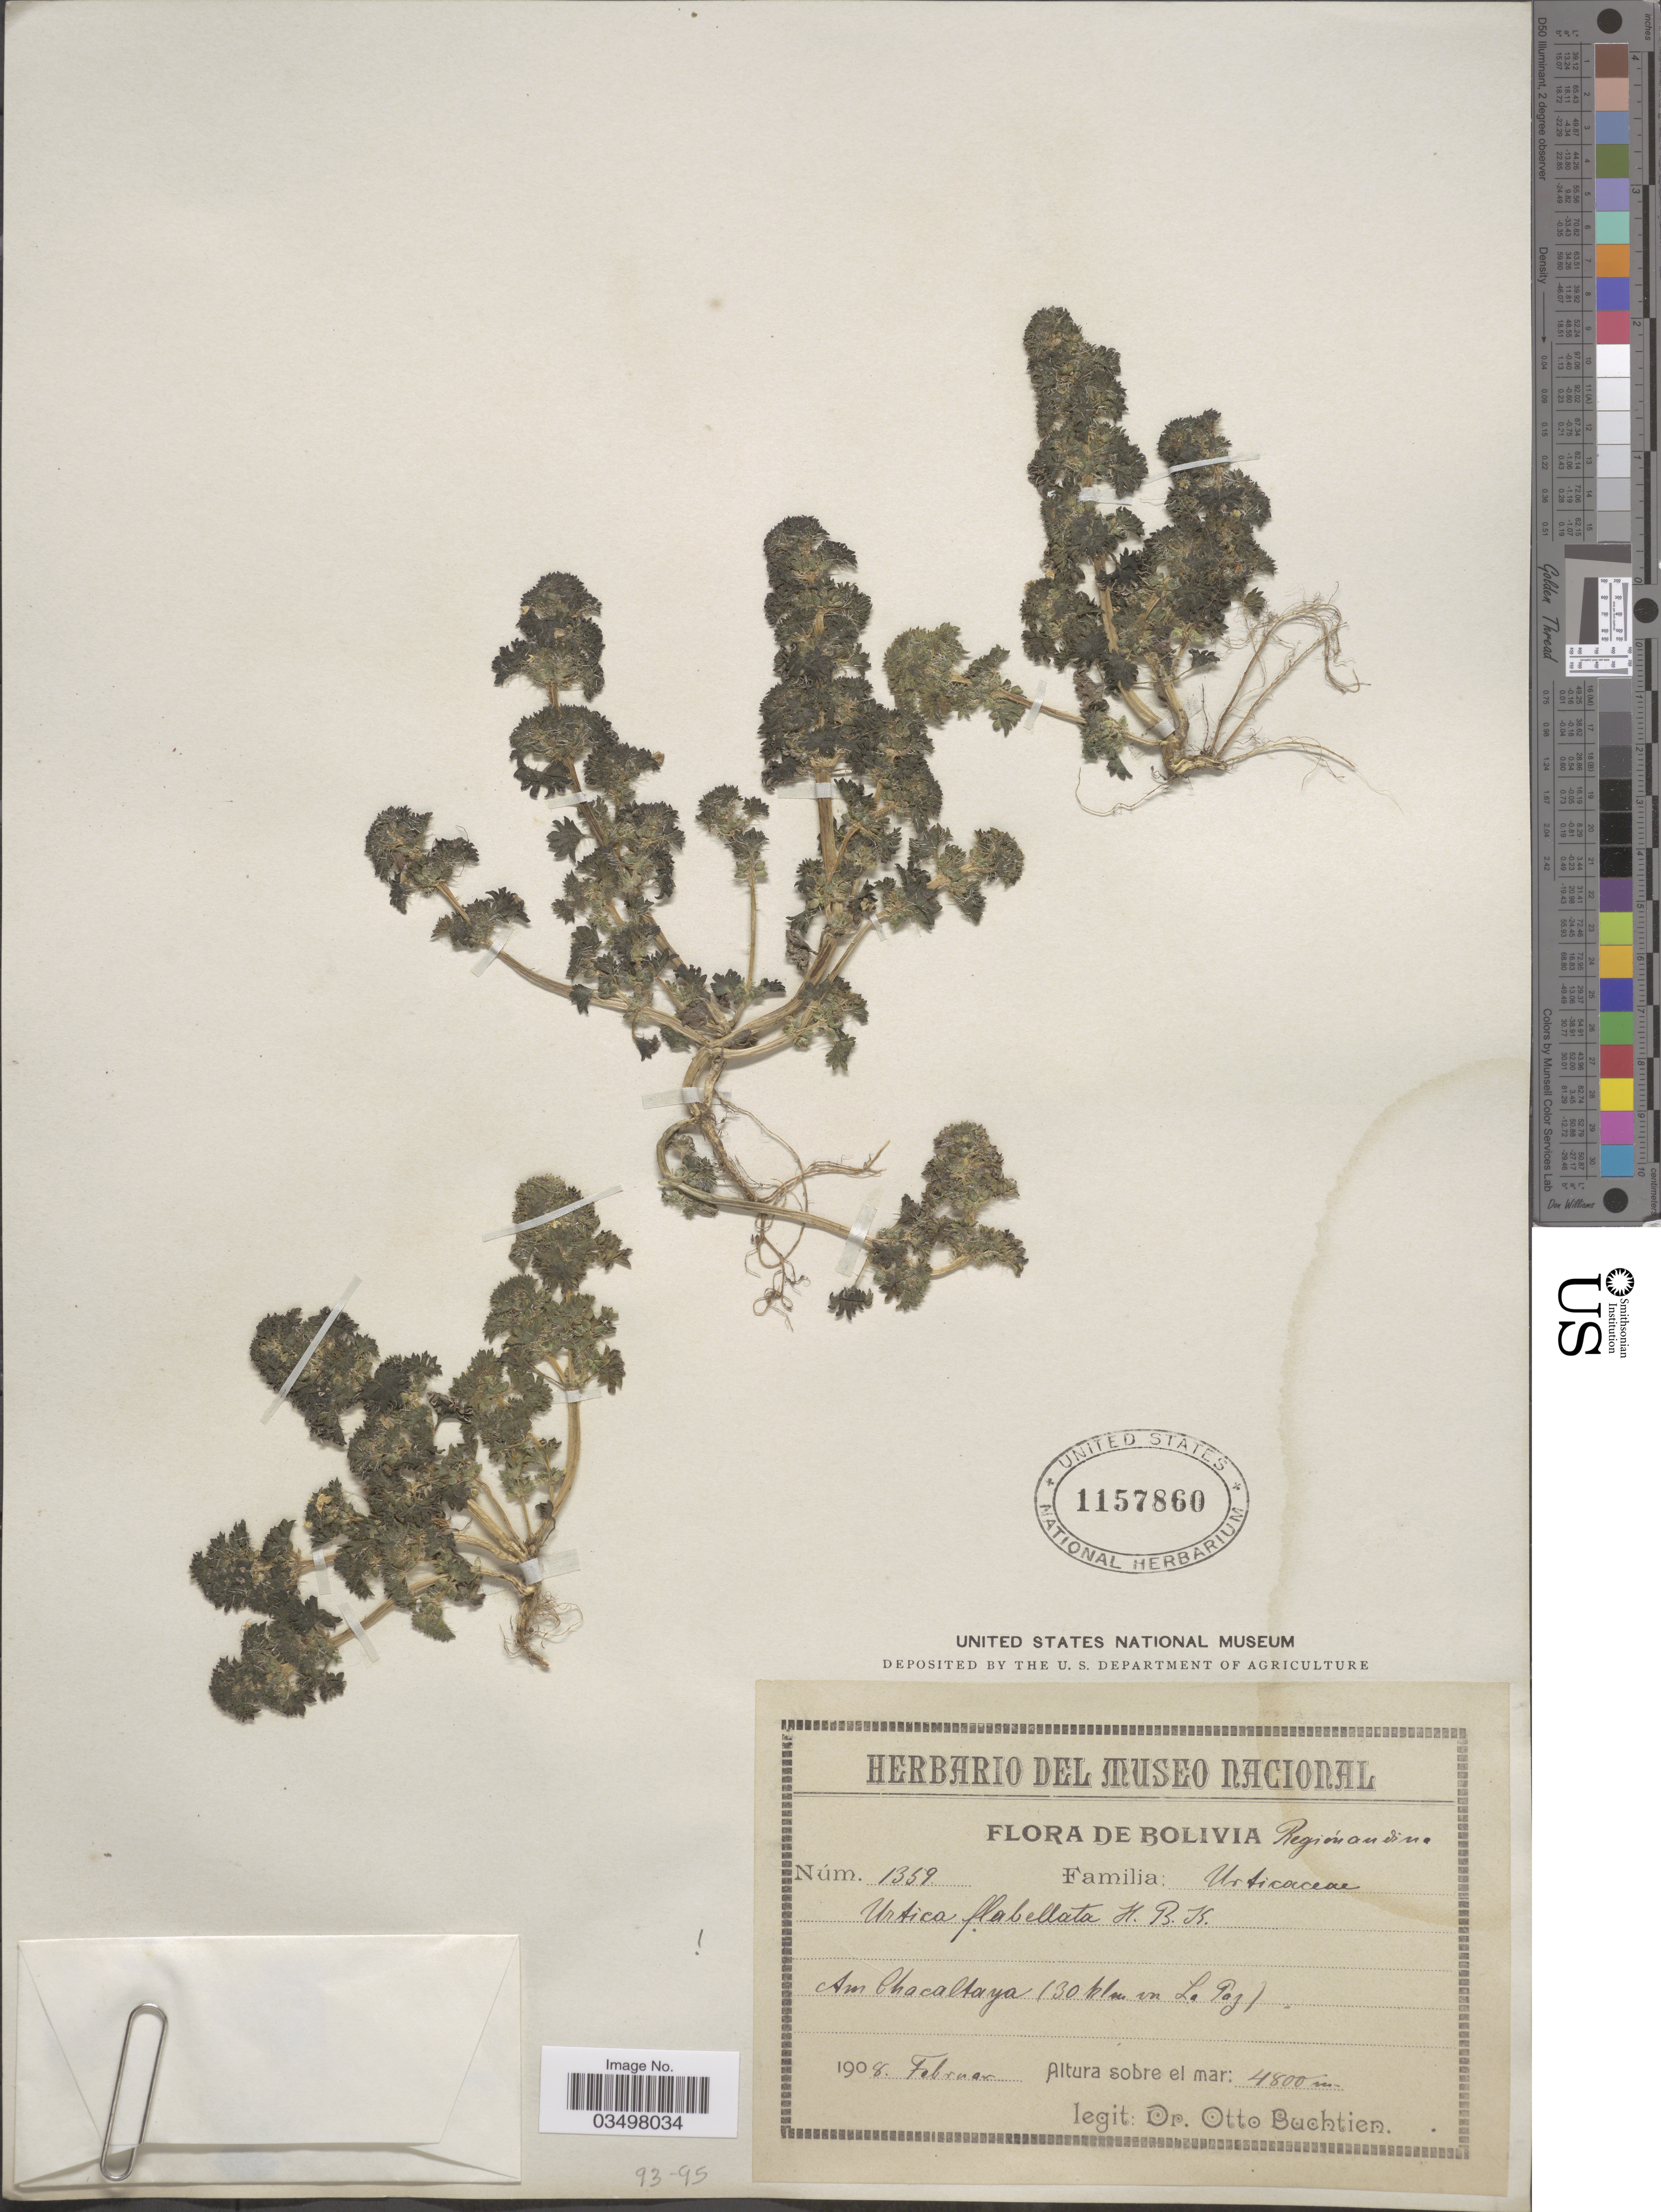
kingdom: Plantae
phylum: Tracheophyta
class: Magnoliopsida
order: Rosales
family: Urticaceae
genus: Urtica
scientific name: Urtica flabellata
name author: Kunth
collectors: O. Buchtien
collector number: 1359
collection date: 1908-02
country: Bolivia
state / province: La Paz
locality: Región andina. Am Chacaltaya (30 klm in La Paz).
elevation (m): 4800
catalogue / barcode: US 1157860